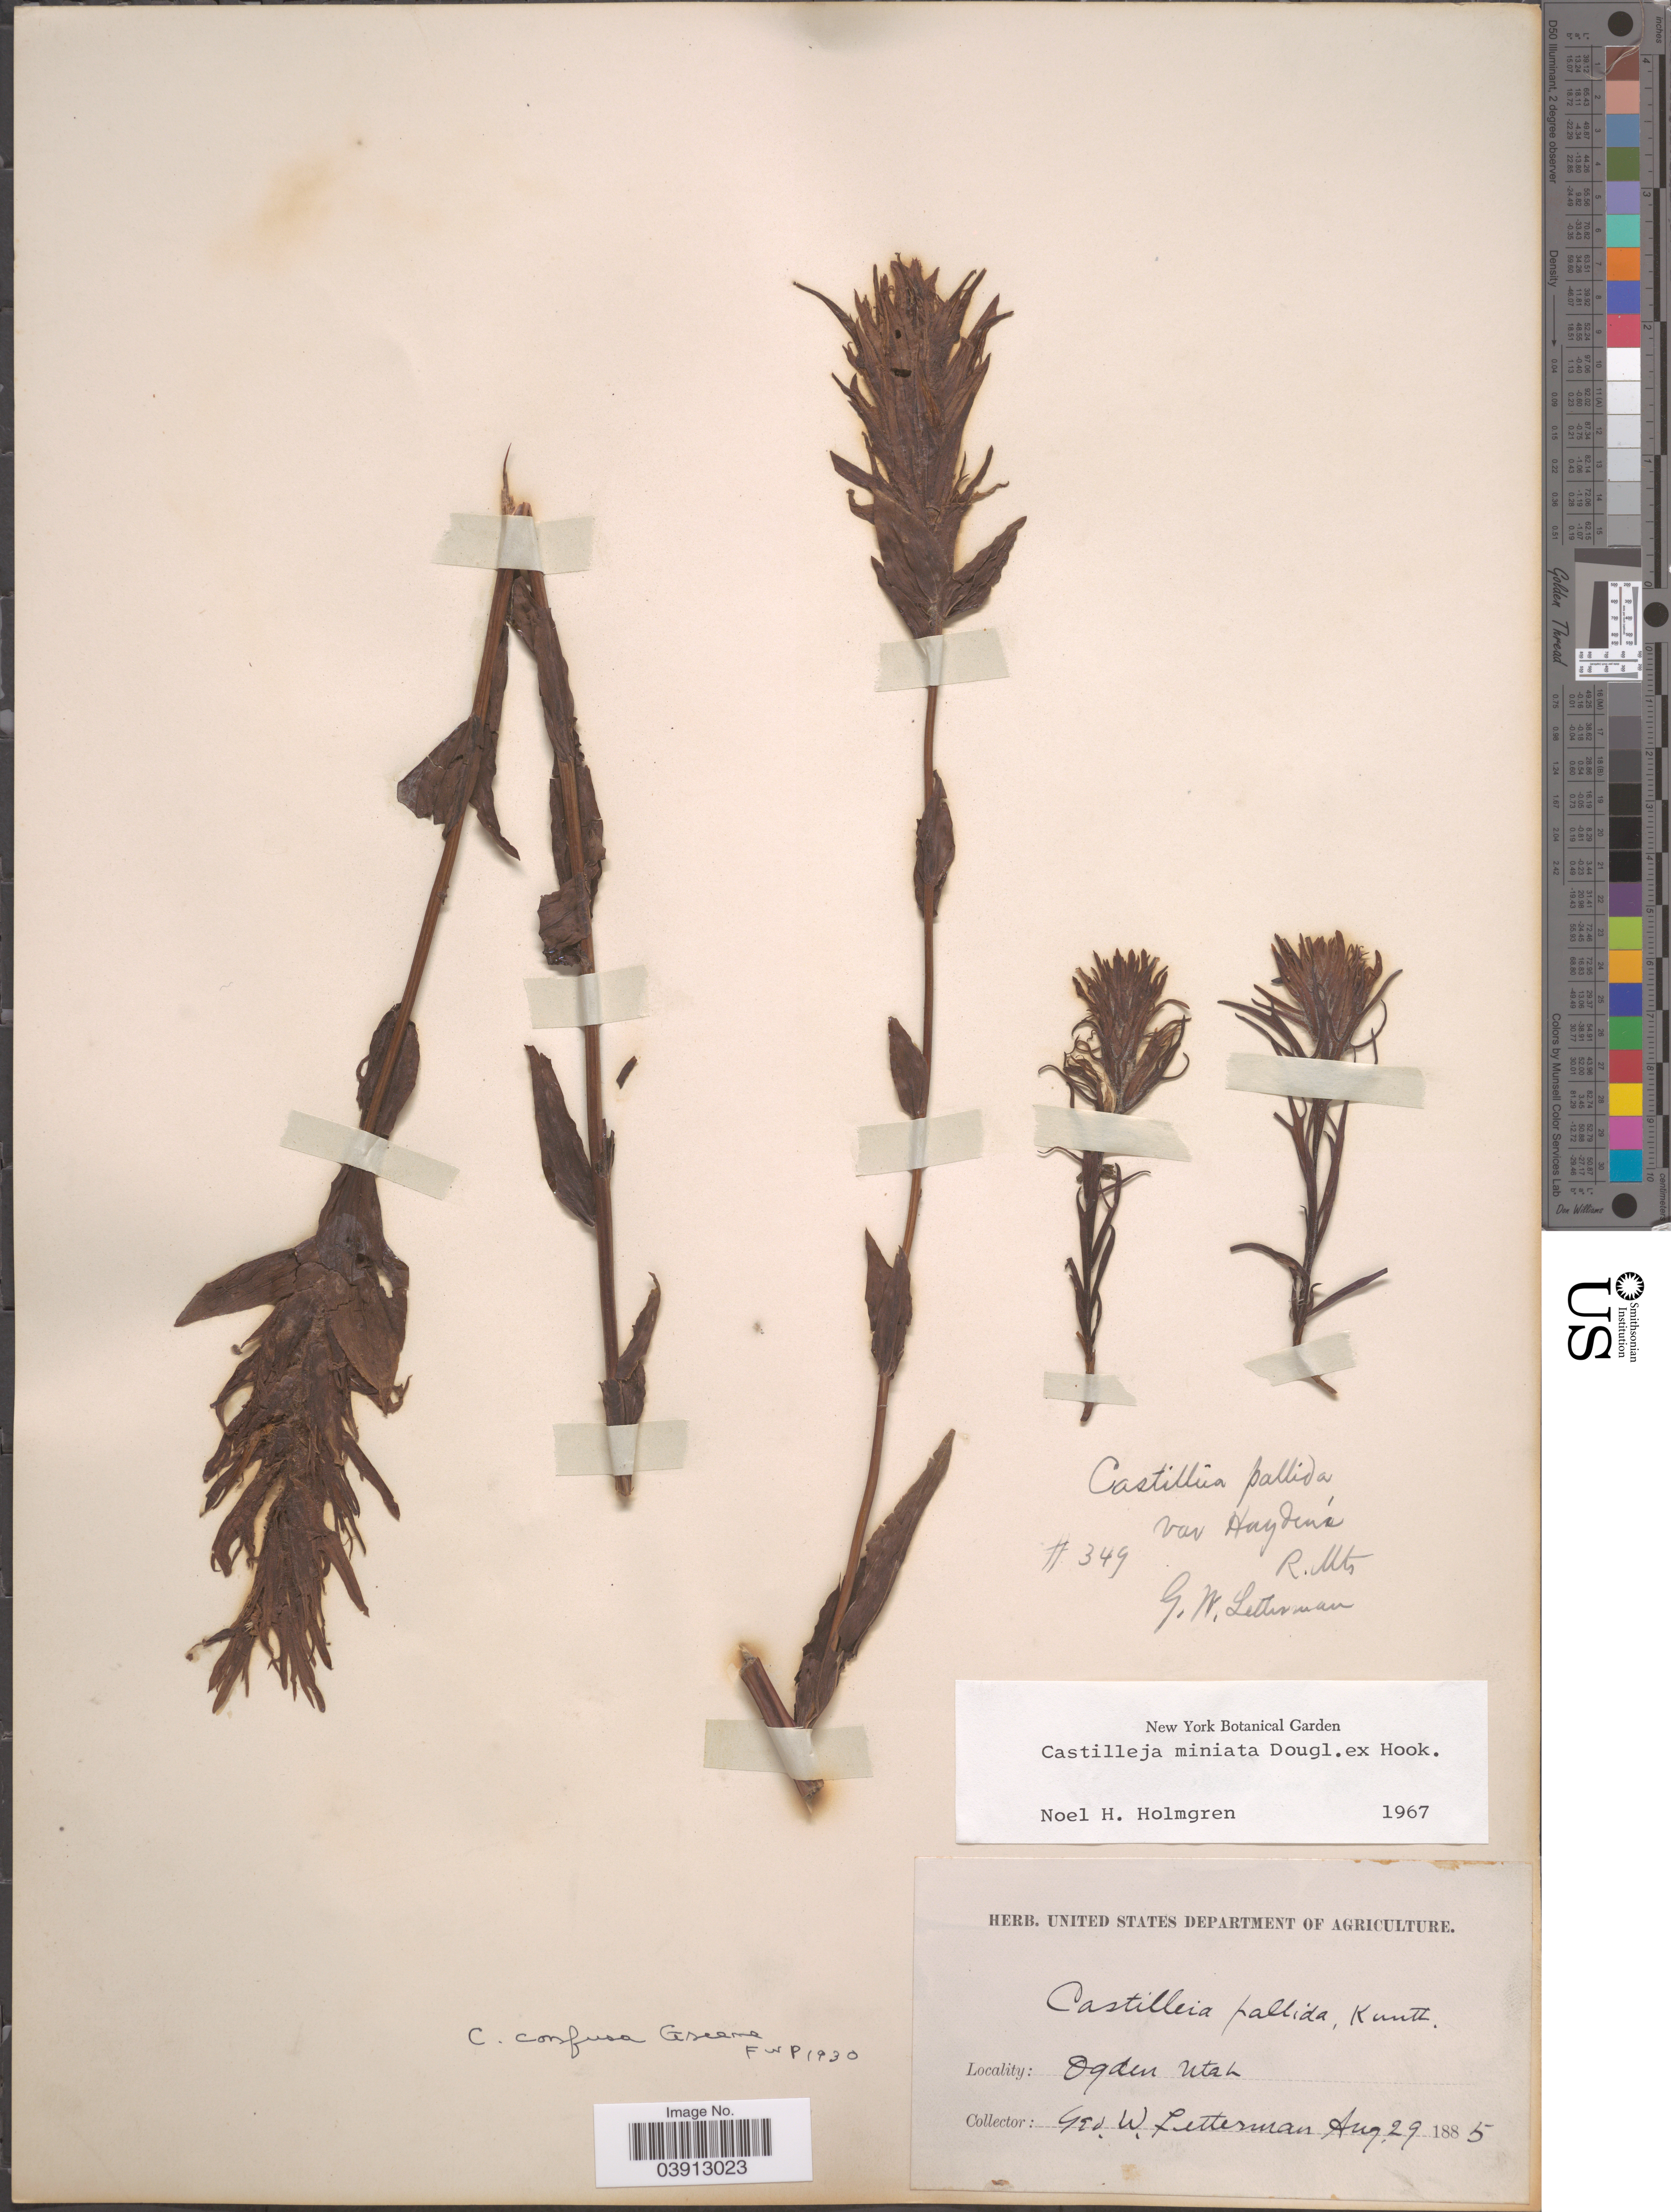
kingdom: Plantae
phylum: Tracheophyta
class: Magnoliopsida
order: Lamiales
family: Orobanchaceae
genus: Castilleja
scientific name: Castilleja miniata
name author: Douglas ex Hook.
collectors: G. W. Letterman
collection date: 1885-08-29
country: United States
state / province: Utah